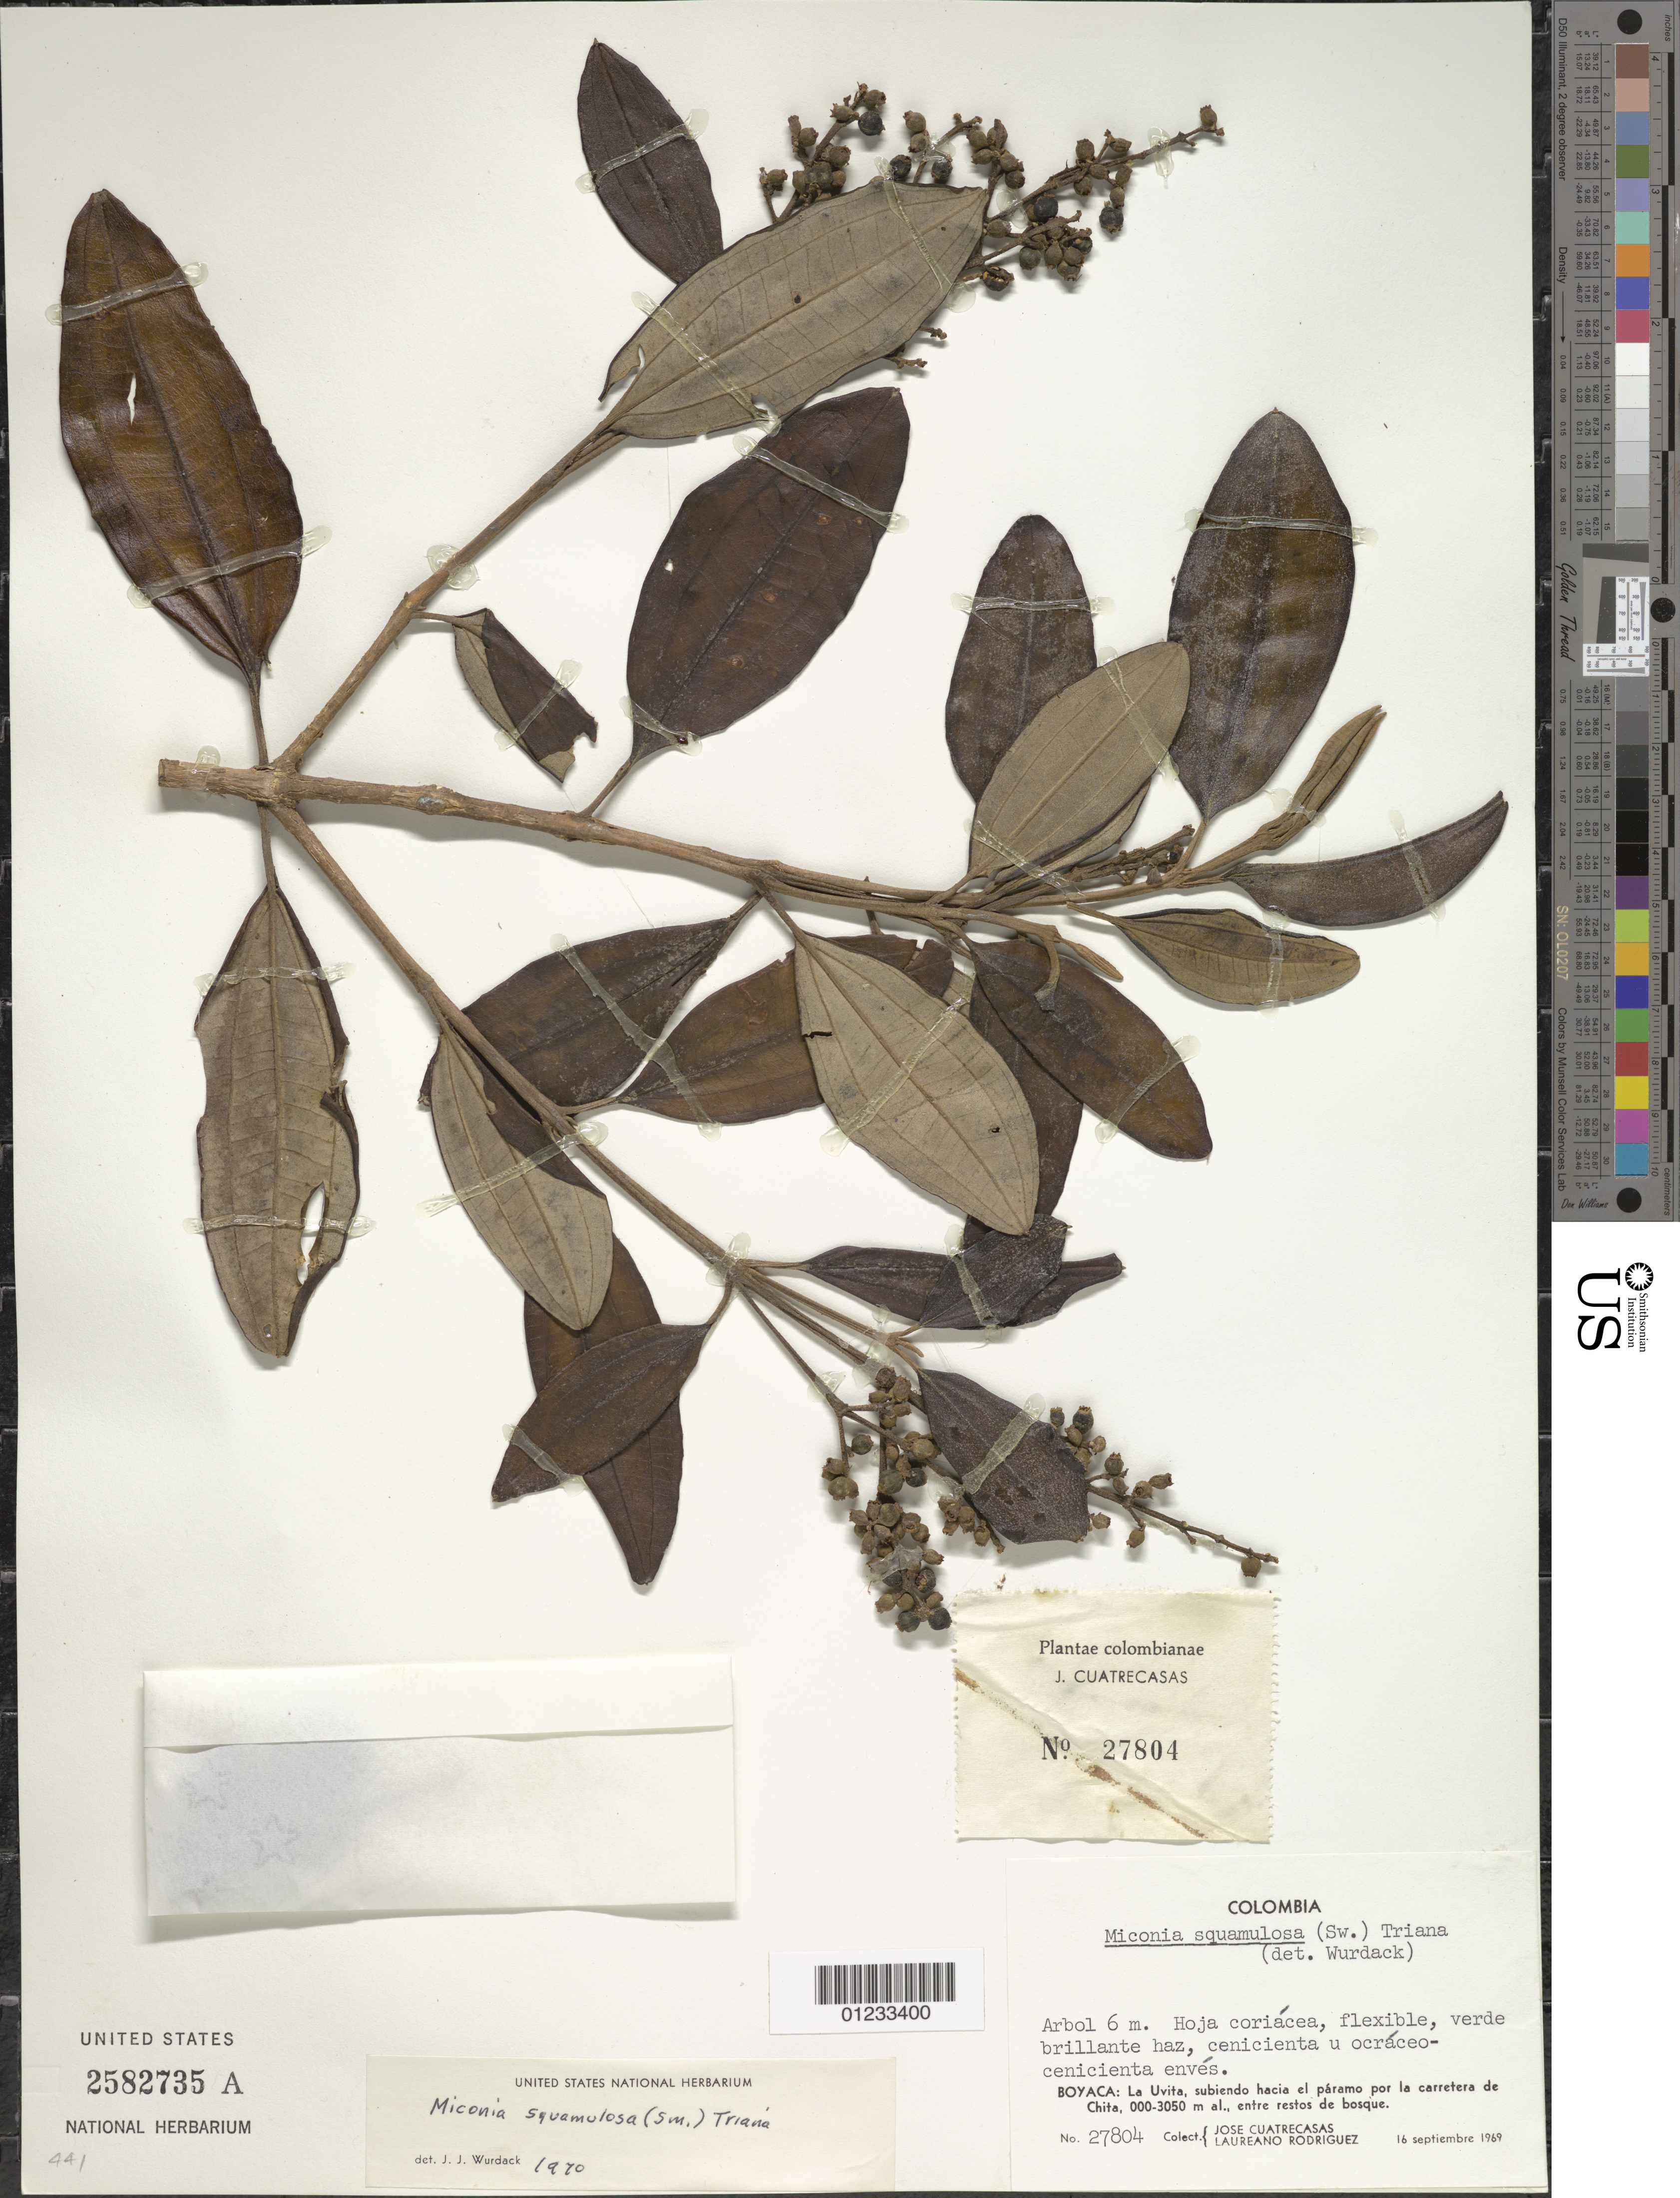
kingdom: Plantae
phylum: Tracheophyta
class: Magnoliopsida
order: Myrtales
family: Melastomataceae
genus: Miconia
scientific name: Miconia squamulosa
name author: (Sm.) Triana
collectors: J. Cuatrecasas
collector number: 27804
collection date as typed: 16 Sep 1969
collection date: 1969-09-16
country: Colombia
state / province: Boyacá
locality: La Uvita, subiendo hacia el paramo por la carretera de Chita, entre restos de bosque.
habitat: entre restos de bosque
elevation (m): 0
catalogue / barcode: US 2582735A